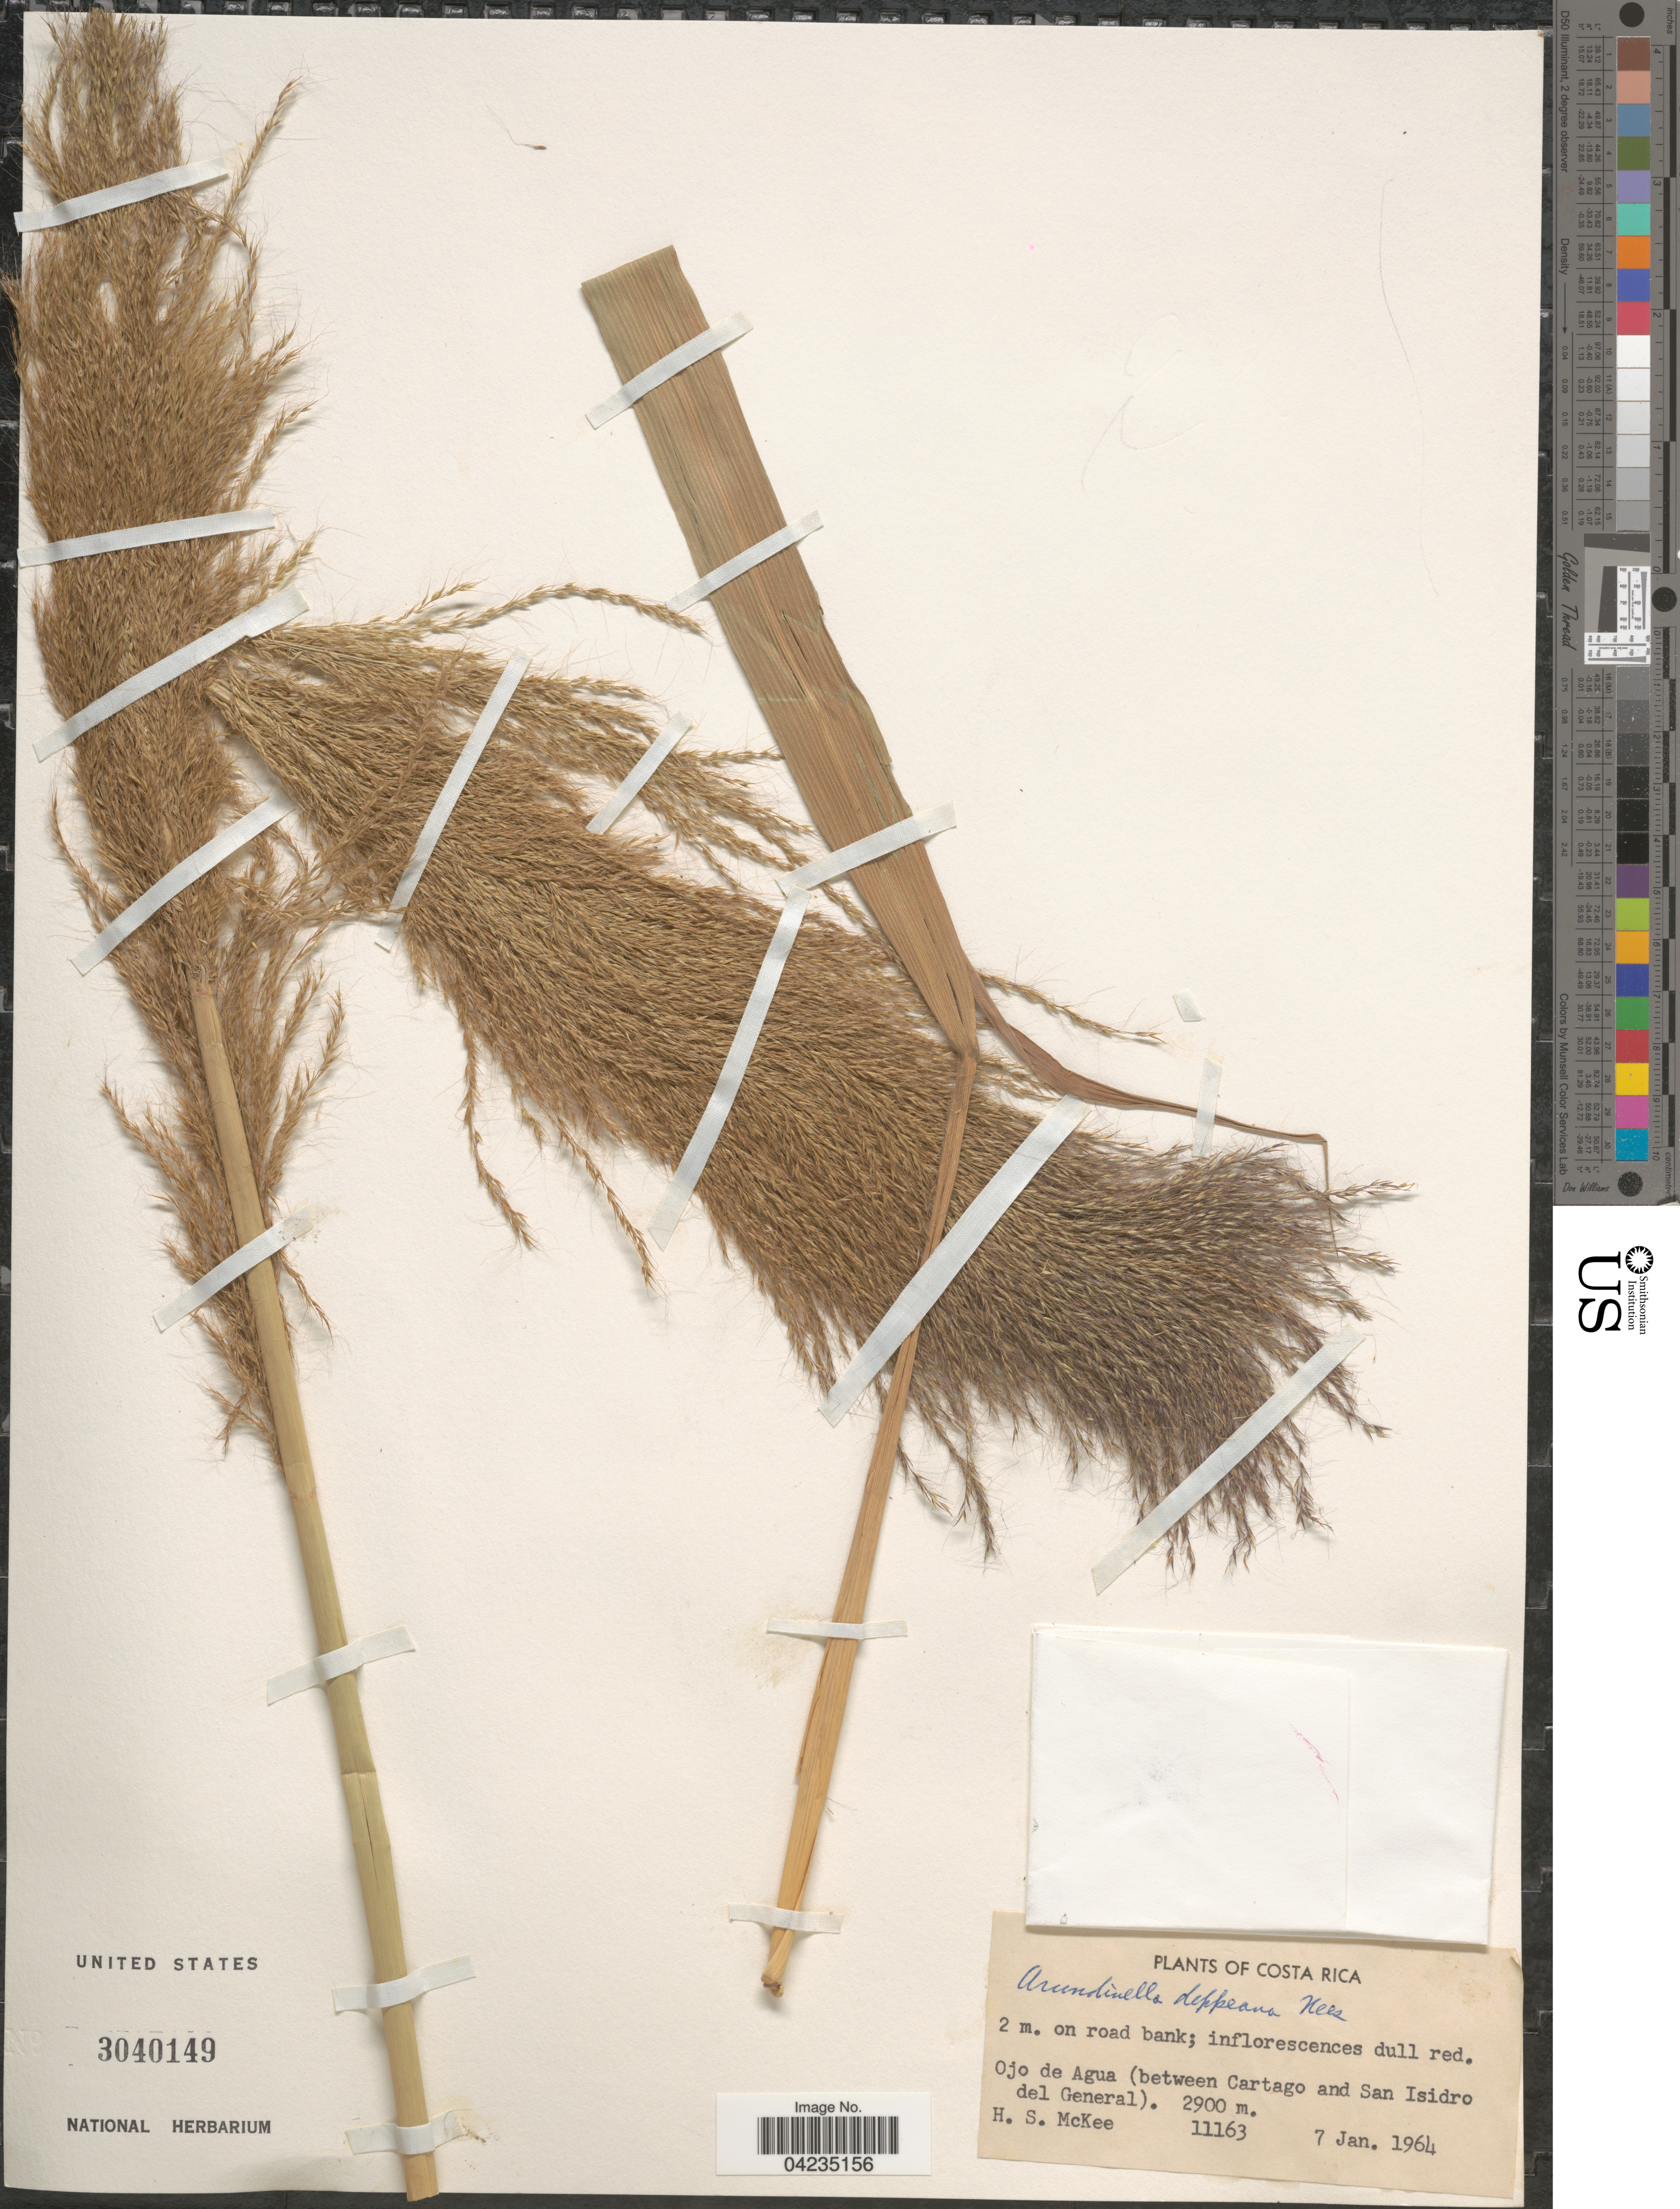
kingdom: Plantae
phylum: Tracheophyta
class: Liliopsida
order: Poales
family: Poaceae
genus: Arundinella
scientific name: Arundinella deppeana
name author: Nees ex Steud.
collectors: H. S. McKee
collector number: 11163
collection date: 1964-01-07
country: Costa Rica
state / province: Cartago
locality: Ojo de Agua (between Cartago and San Isidro del General).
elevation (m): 2900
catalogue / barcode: US 3040149